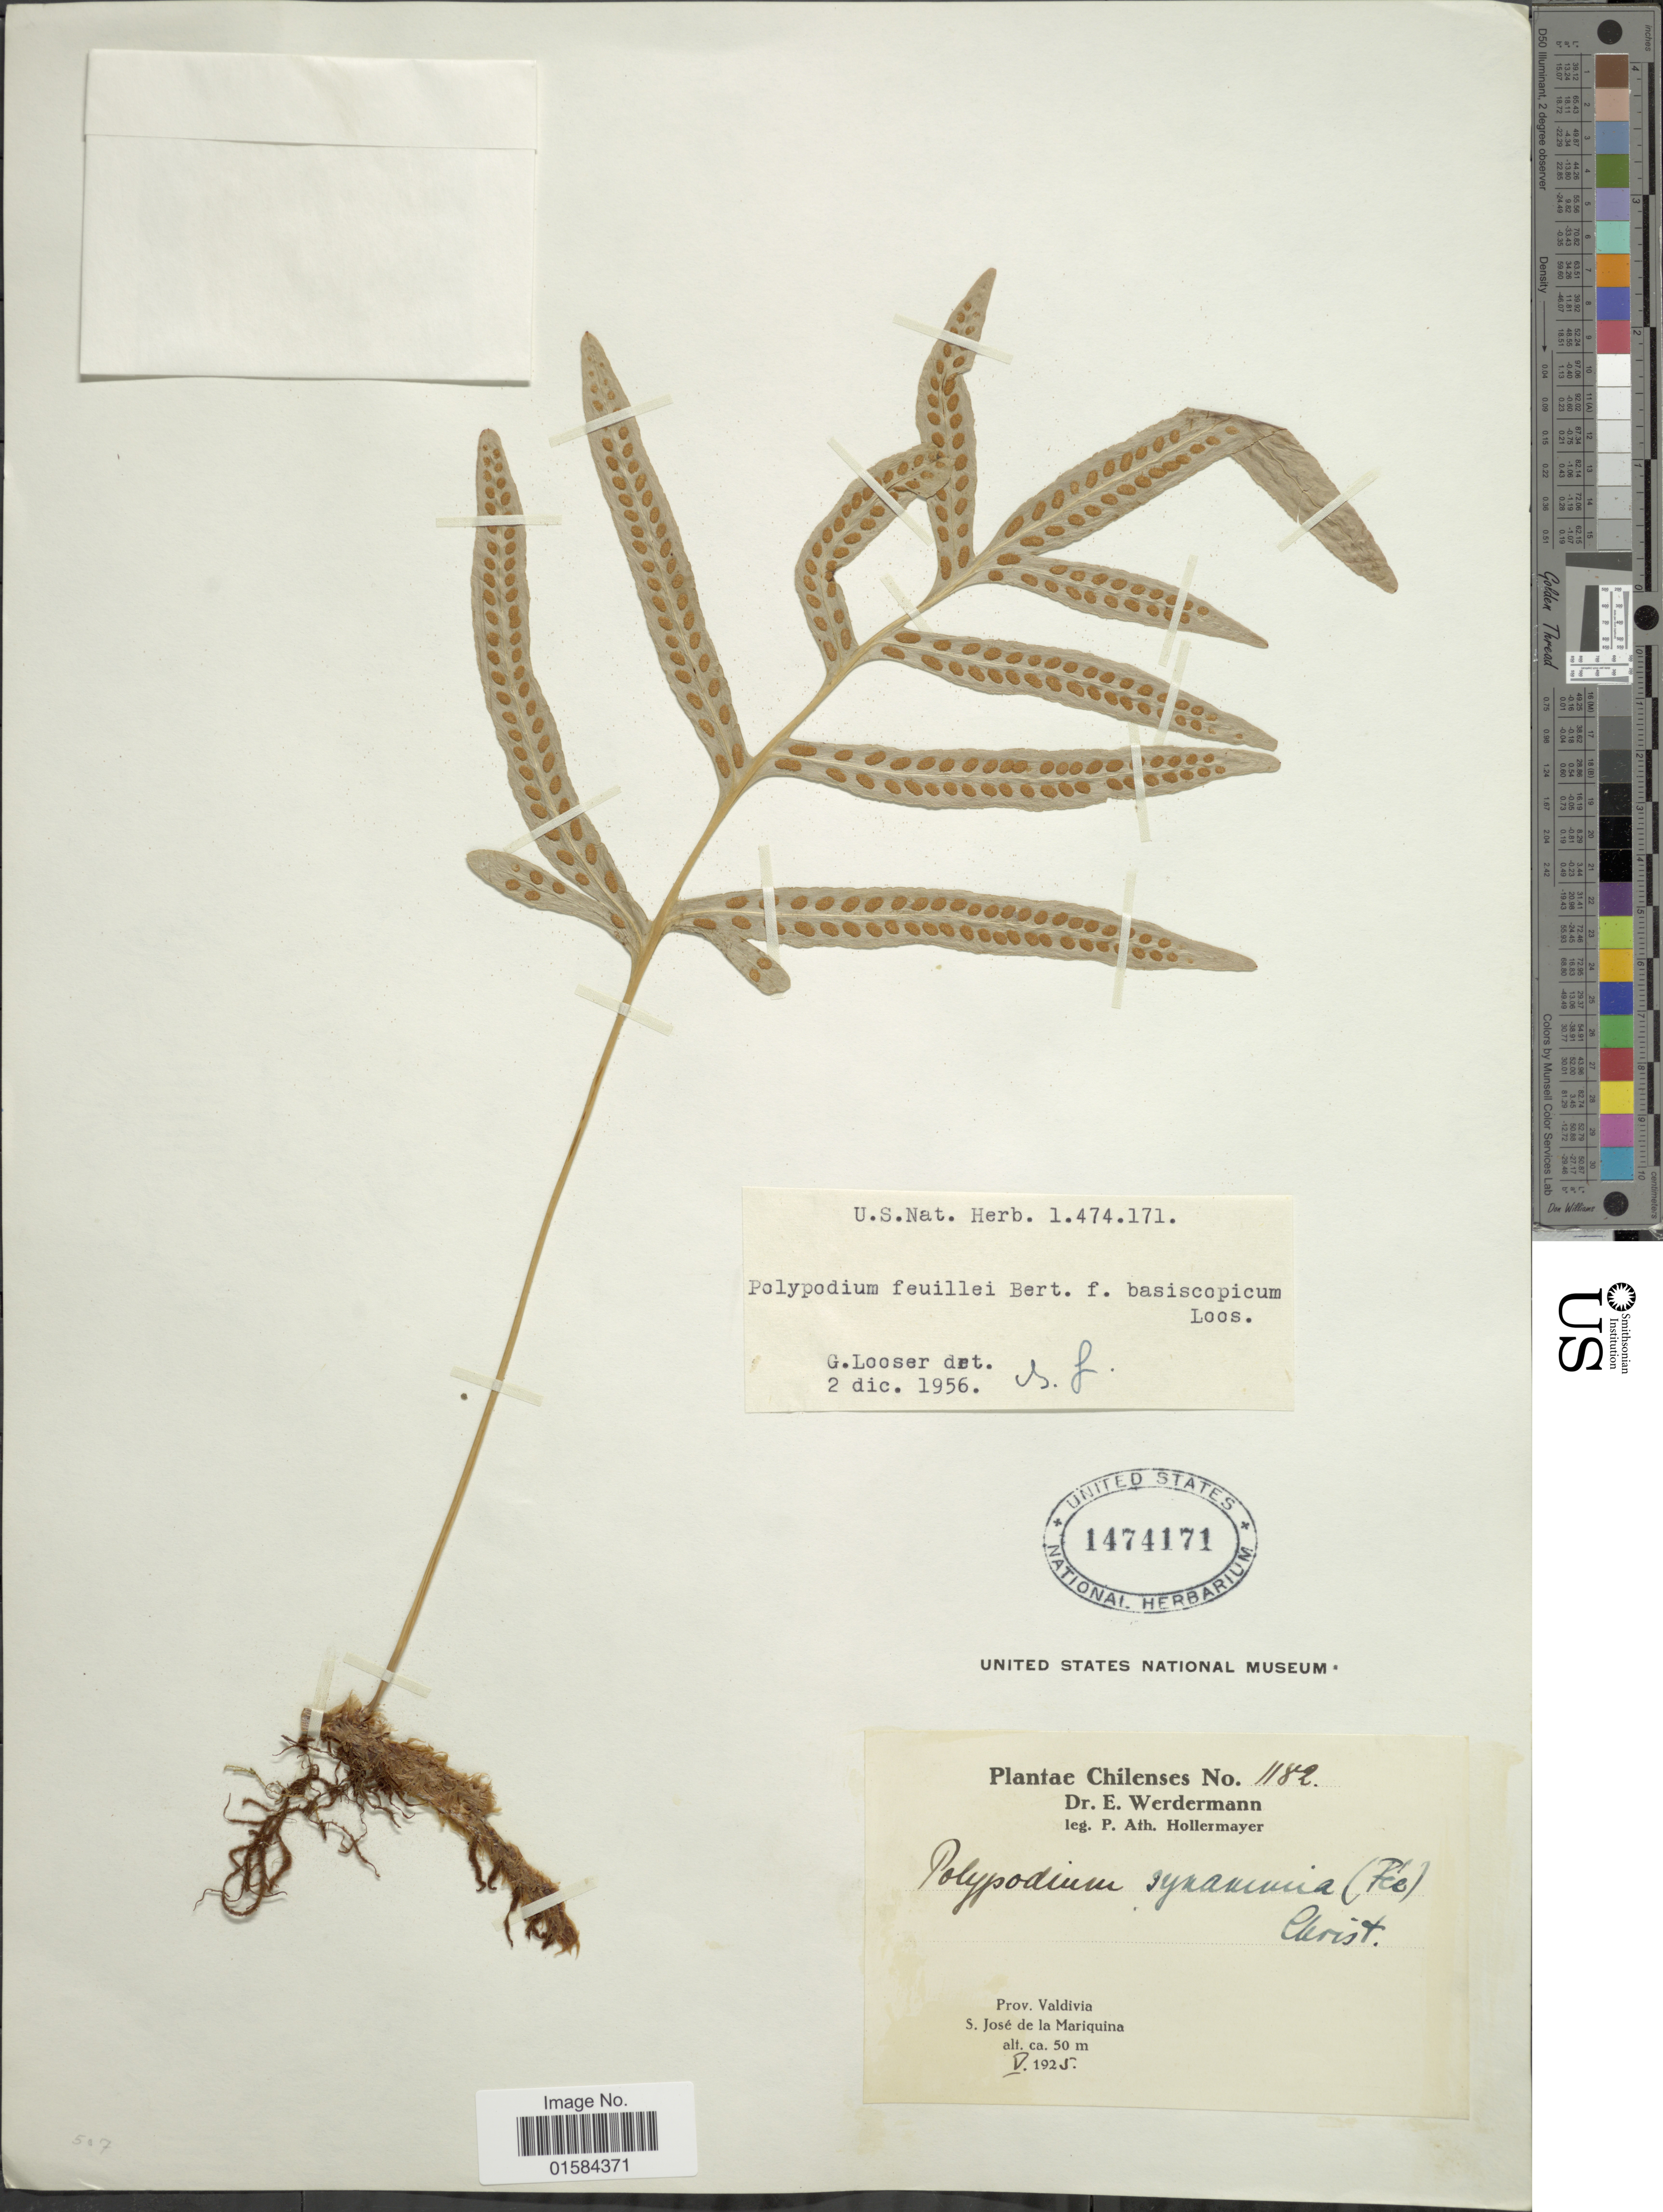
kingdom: Plantae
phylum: Tracheophyta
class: Polypodiopsida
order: Polypodiales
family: Polypodiaceae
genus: Synammia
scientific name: Synammia feuillei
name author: (Bertero) Copel.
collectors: E. Werdermann & P. Hollermayer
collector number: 1182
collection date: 1925-05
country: Chile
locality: Chilenses, Prov. Valdivia, S. Jose de la Mariquina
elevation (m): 50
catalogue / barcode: US 1474171